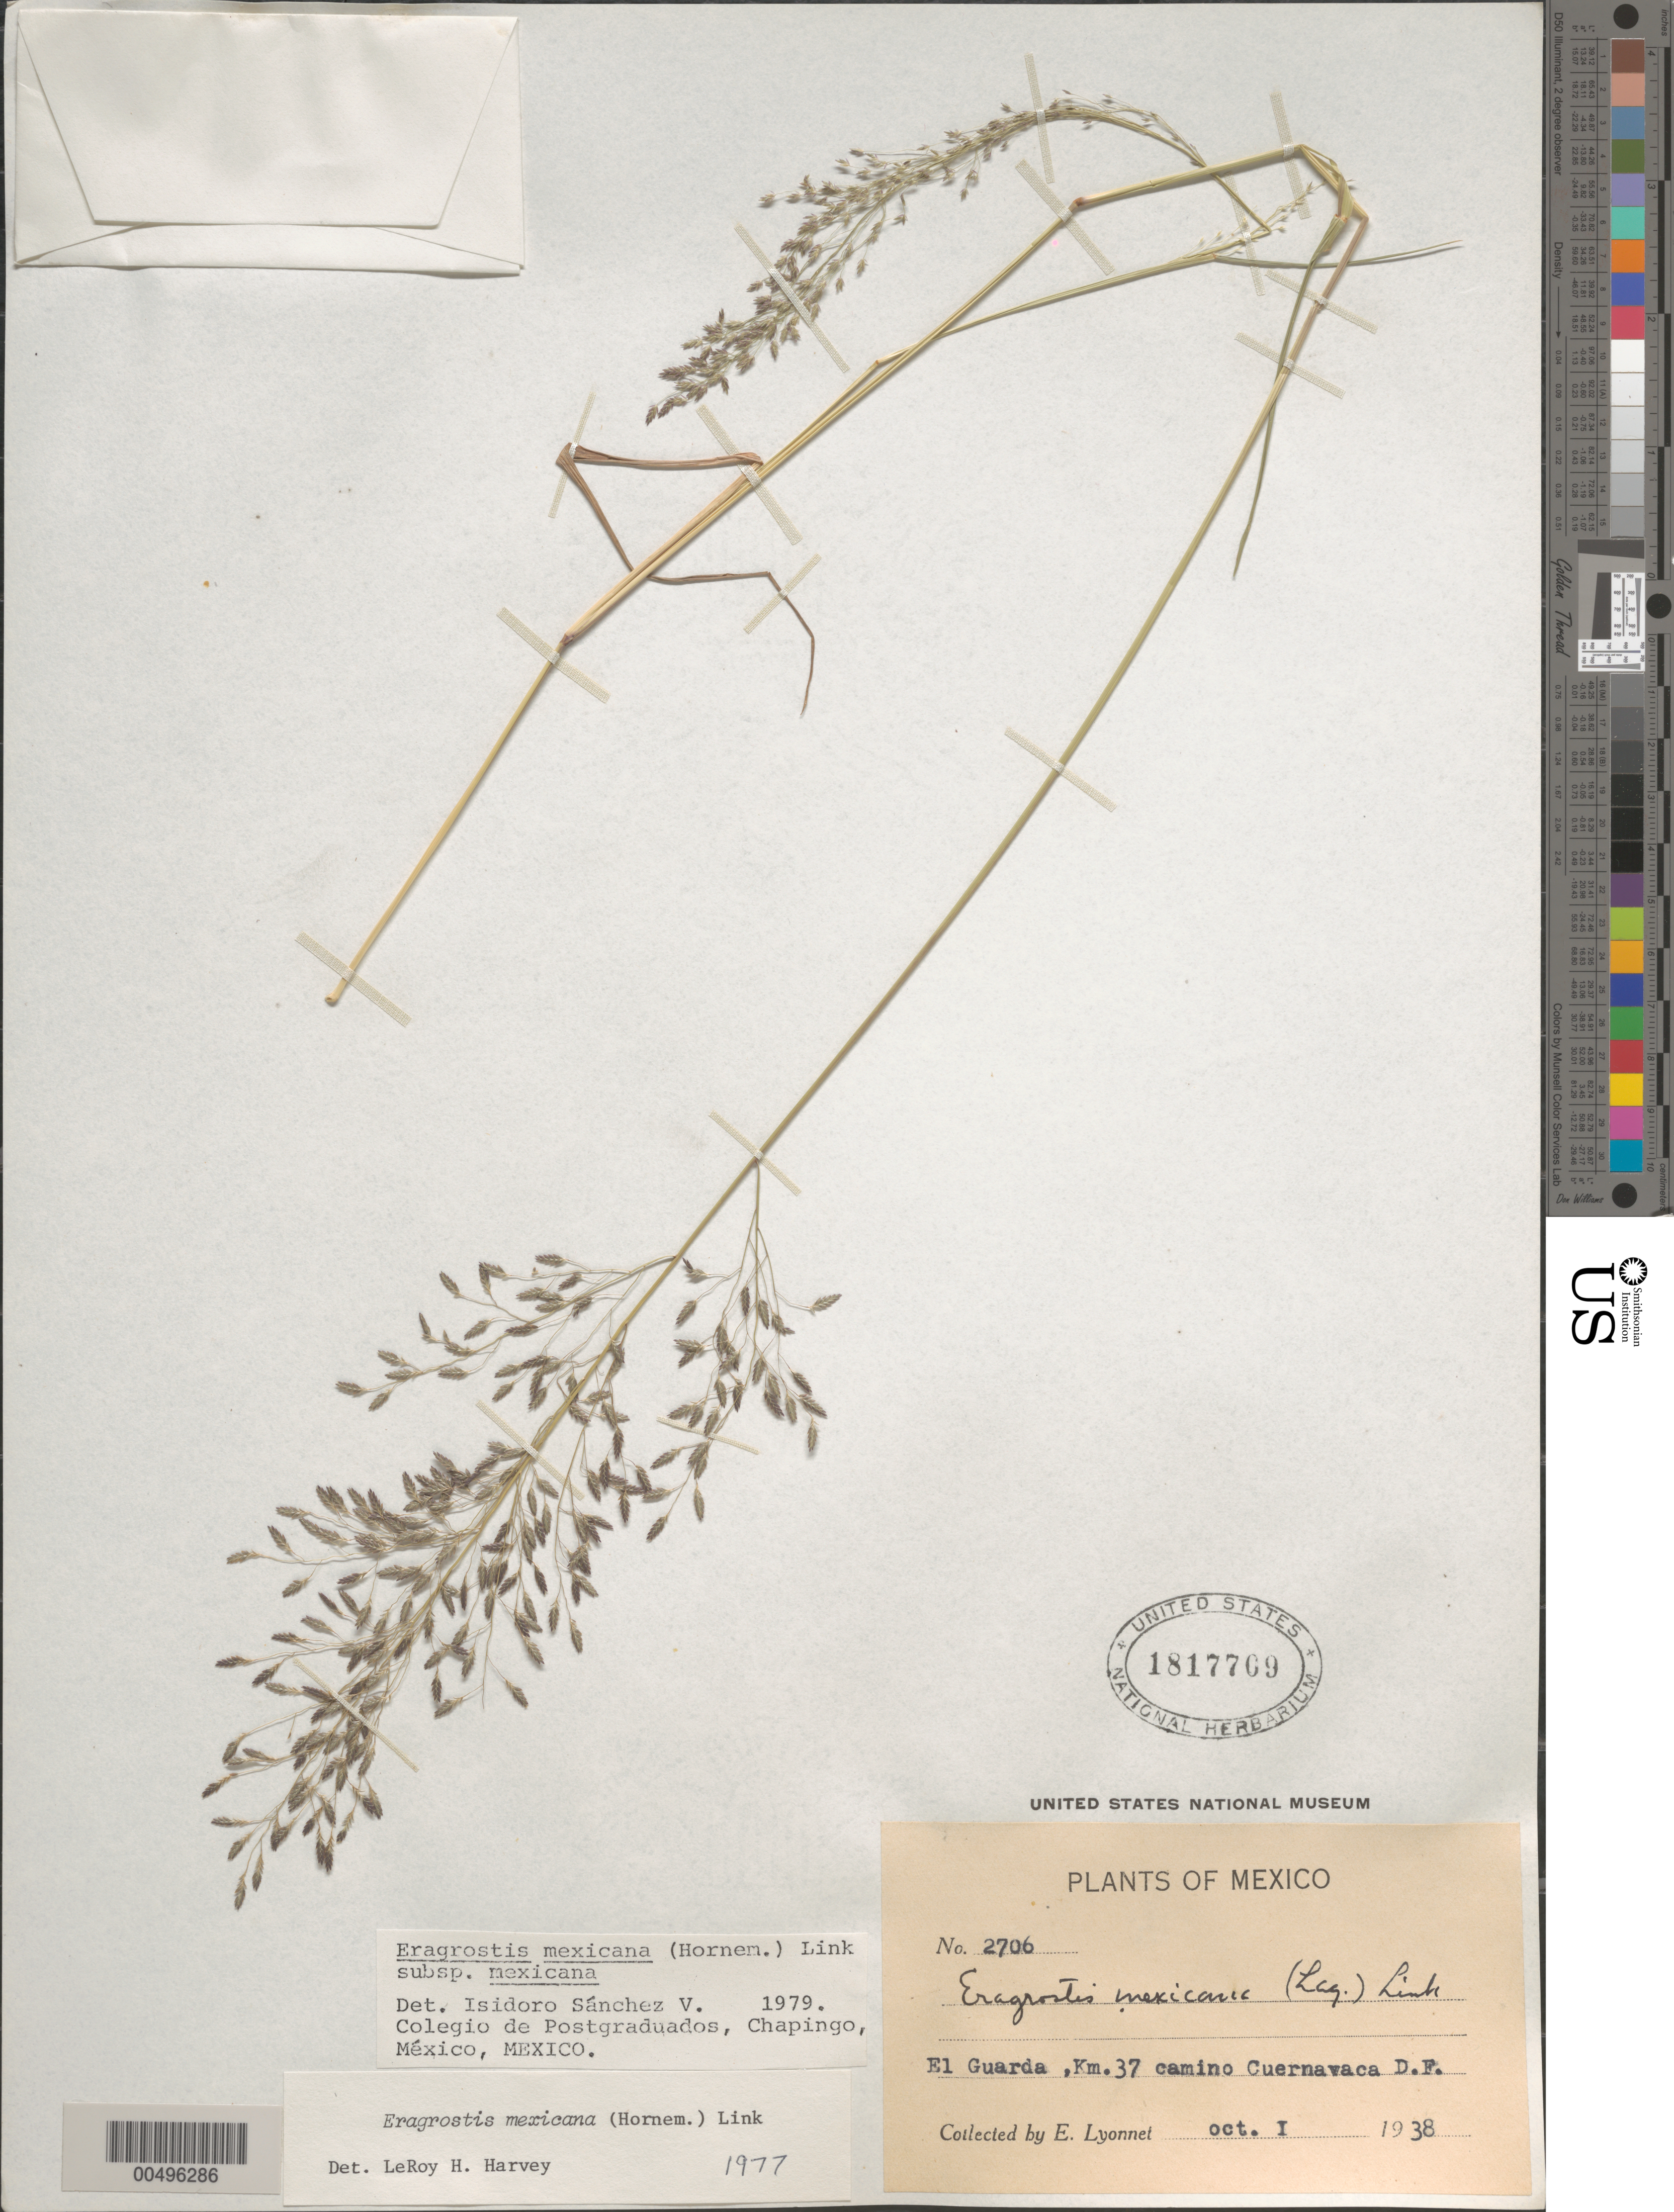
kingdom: Plantae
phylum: Tracheophyta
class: Liliopsida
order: Poales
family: Poaceae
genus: Eragrostis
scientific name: Eragrostis mexicana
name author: (Hornem.) Link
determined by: Sánchez Vega, I. M.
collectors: Bro. E. Lyonnet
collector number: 2706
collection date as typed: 1 Oct 1938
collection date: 1938-10-01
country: Mexico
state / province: Distrito Federal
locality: El Guarda, Km 37 camino Cuernavaca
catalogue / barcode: US 1817709